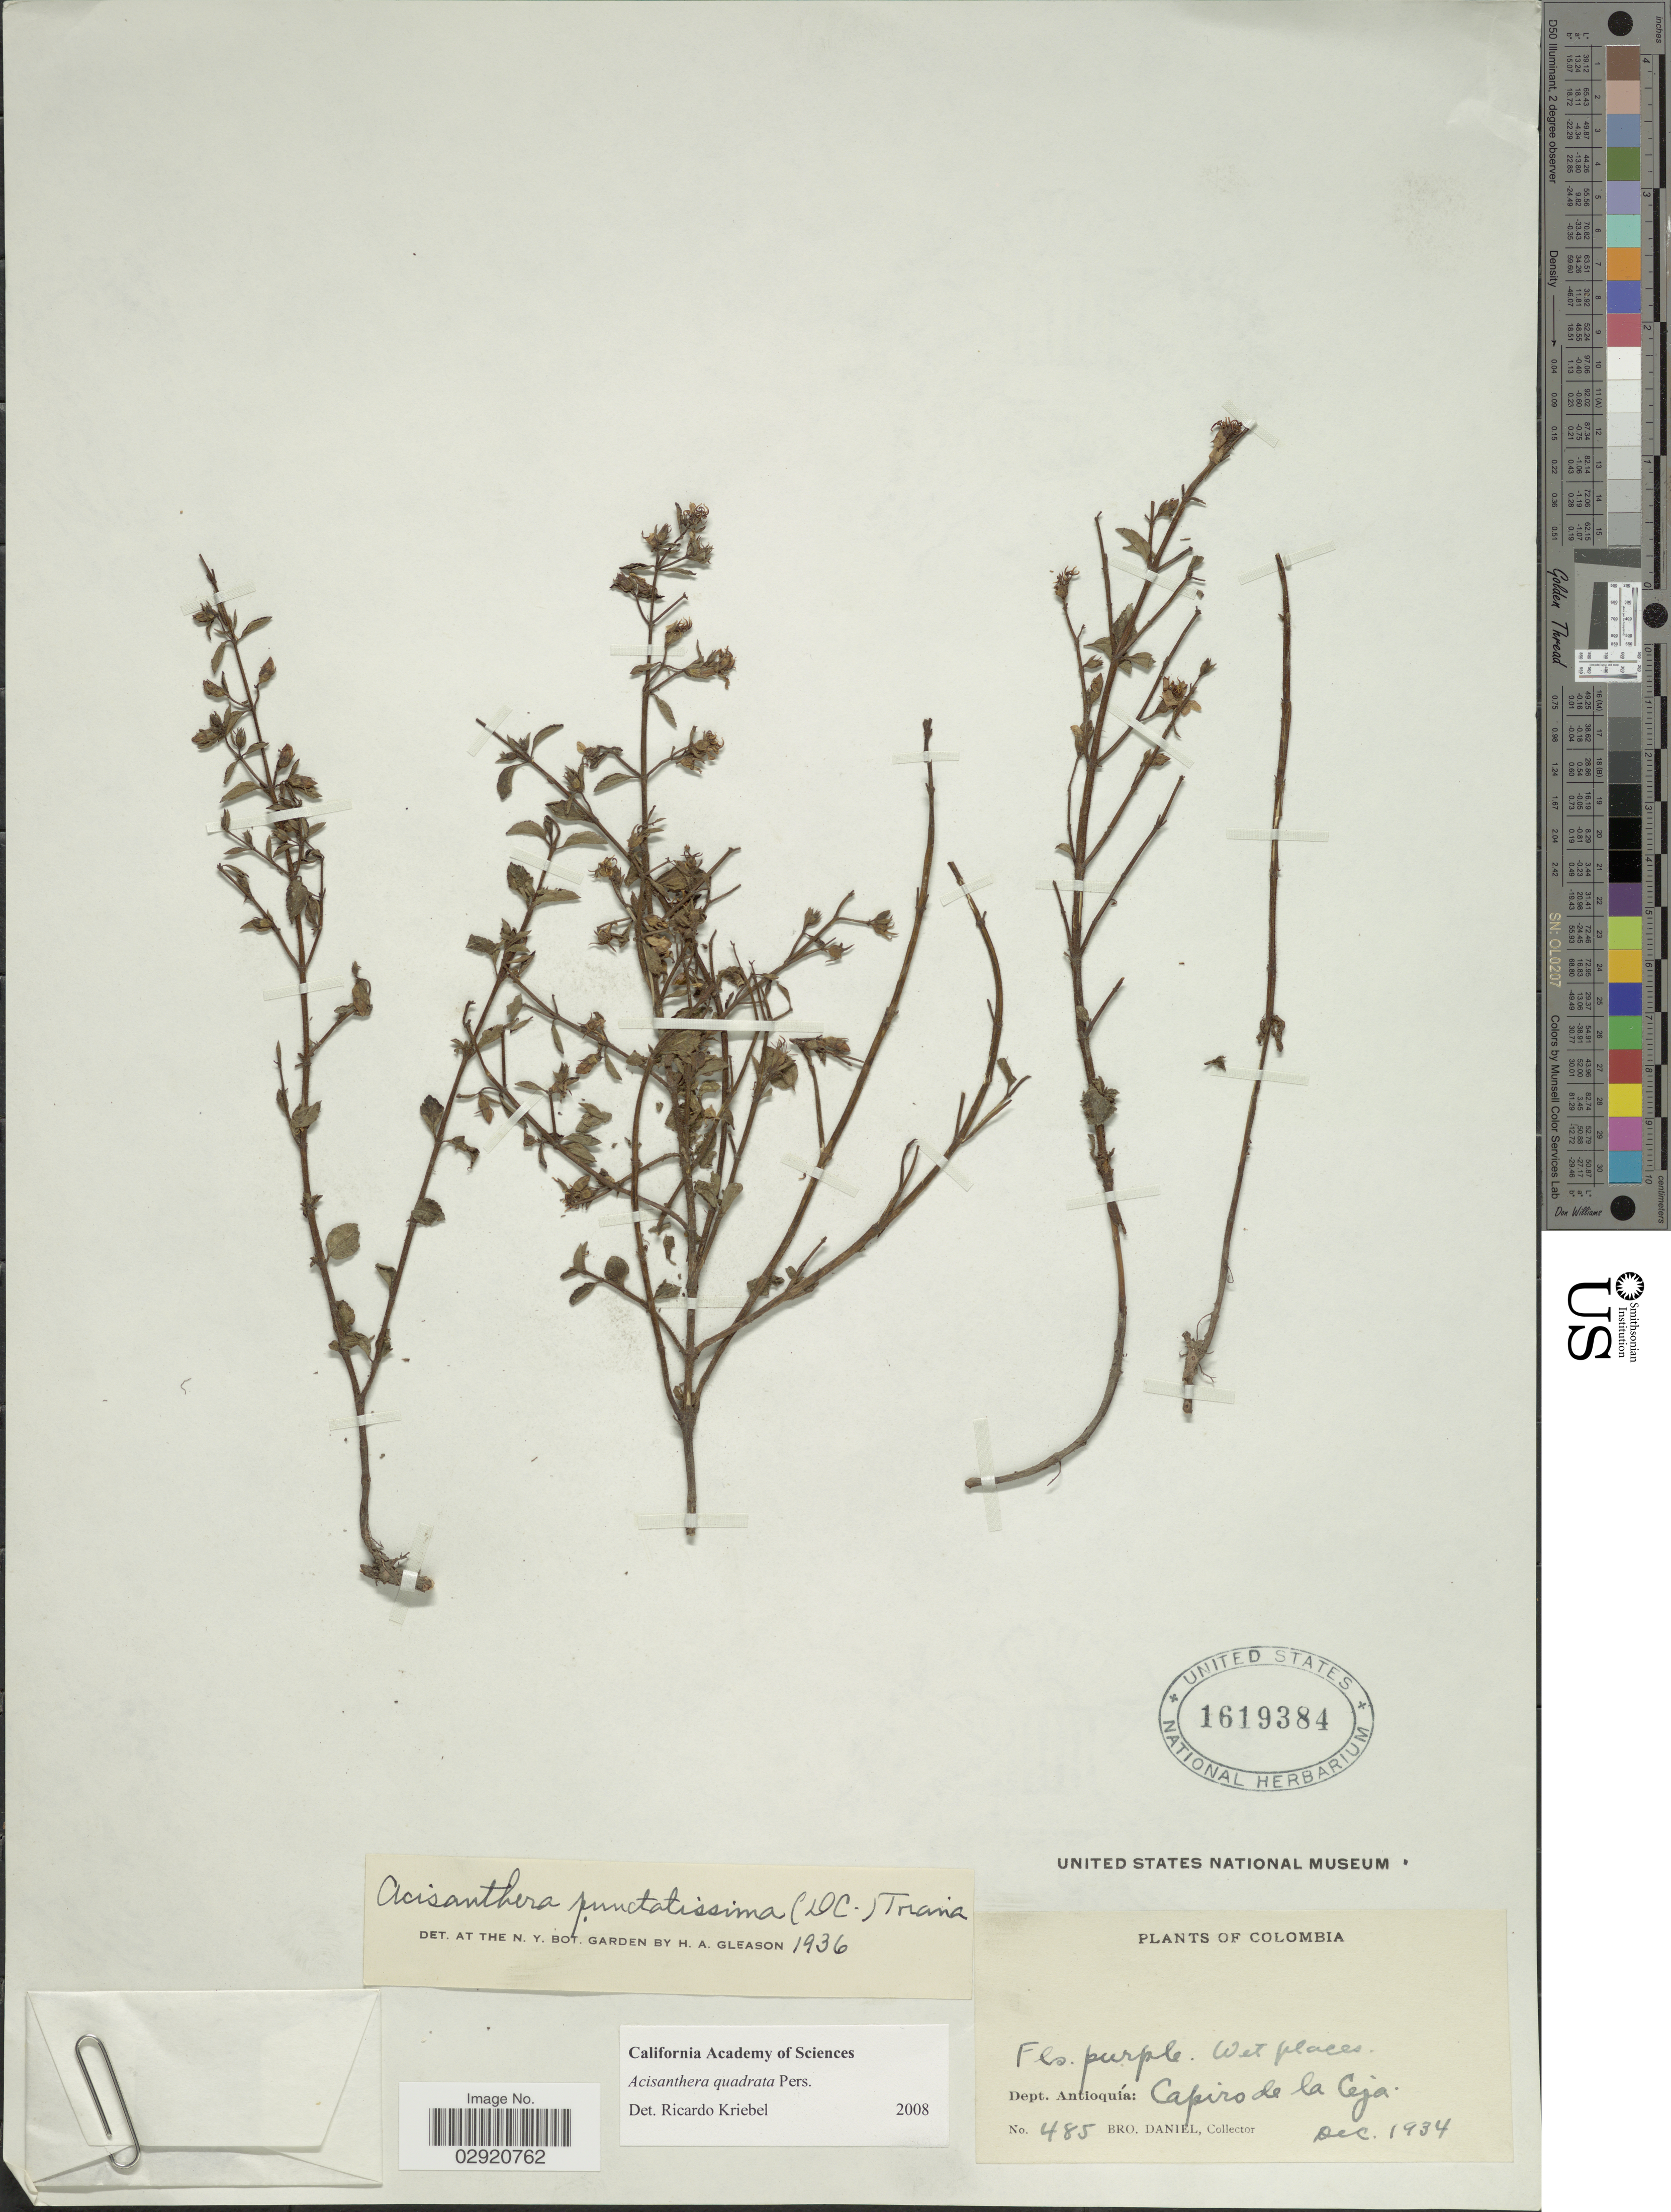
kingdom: Plantae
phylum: Tracheophyta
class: Magnoliopsida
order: Myrtales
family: Melastomataceae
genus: Acisanthera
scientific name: Acisanthera uniflora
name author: (Vahl) Gleason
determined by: Nunes da Silva, Diego, (RB), Jardim Botanico do Rio de Janeiro - Herbario (BRAZIL)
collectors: Bro. Daniel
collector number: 485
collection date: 1934-12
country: Colombia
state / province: Antioquia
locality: Dept. Antioquía: Capiro de la Ceja.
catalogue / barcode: US 1619384